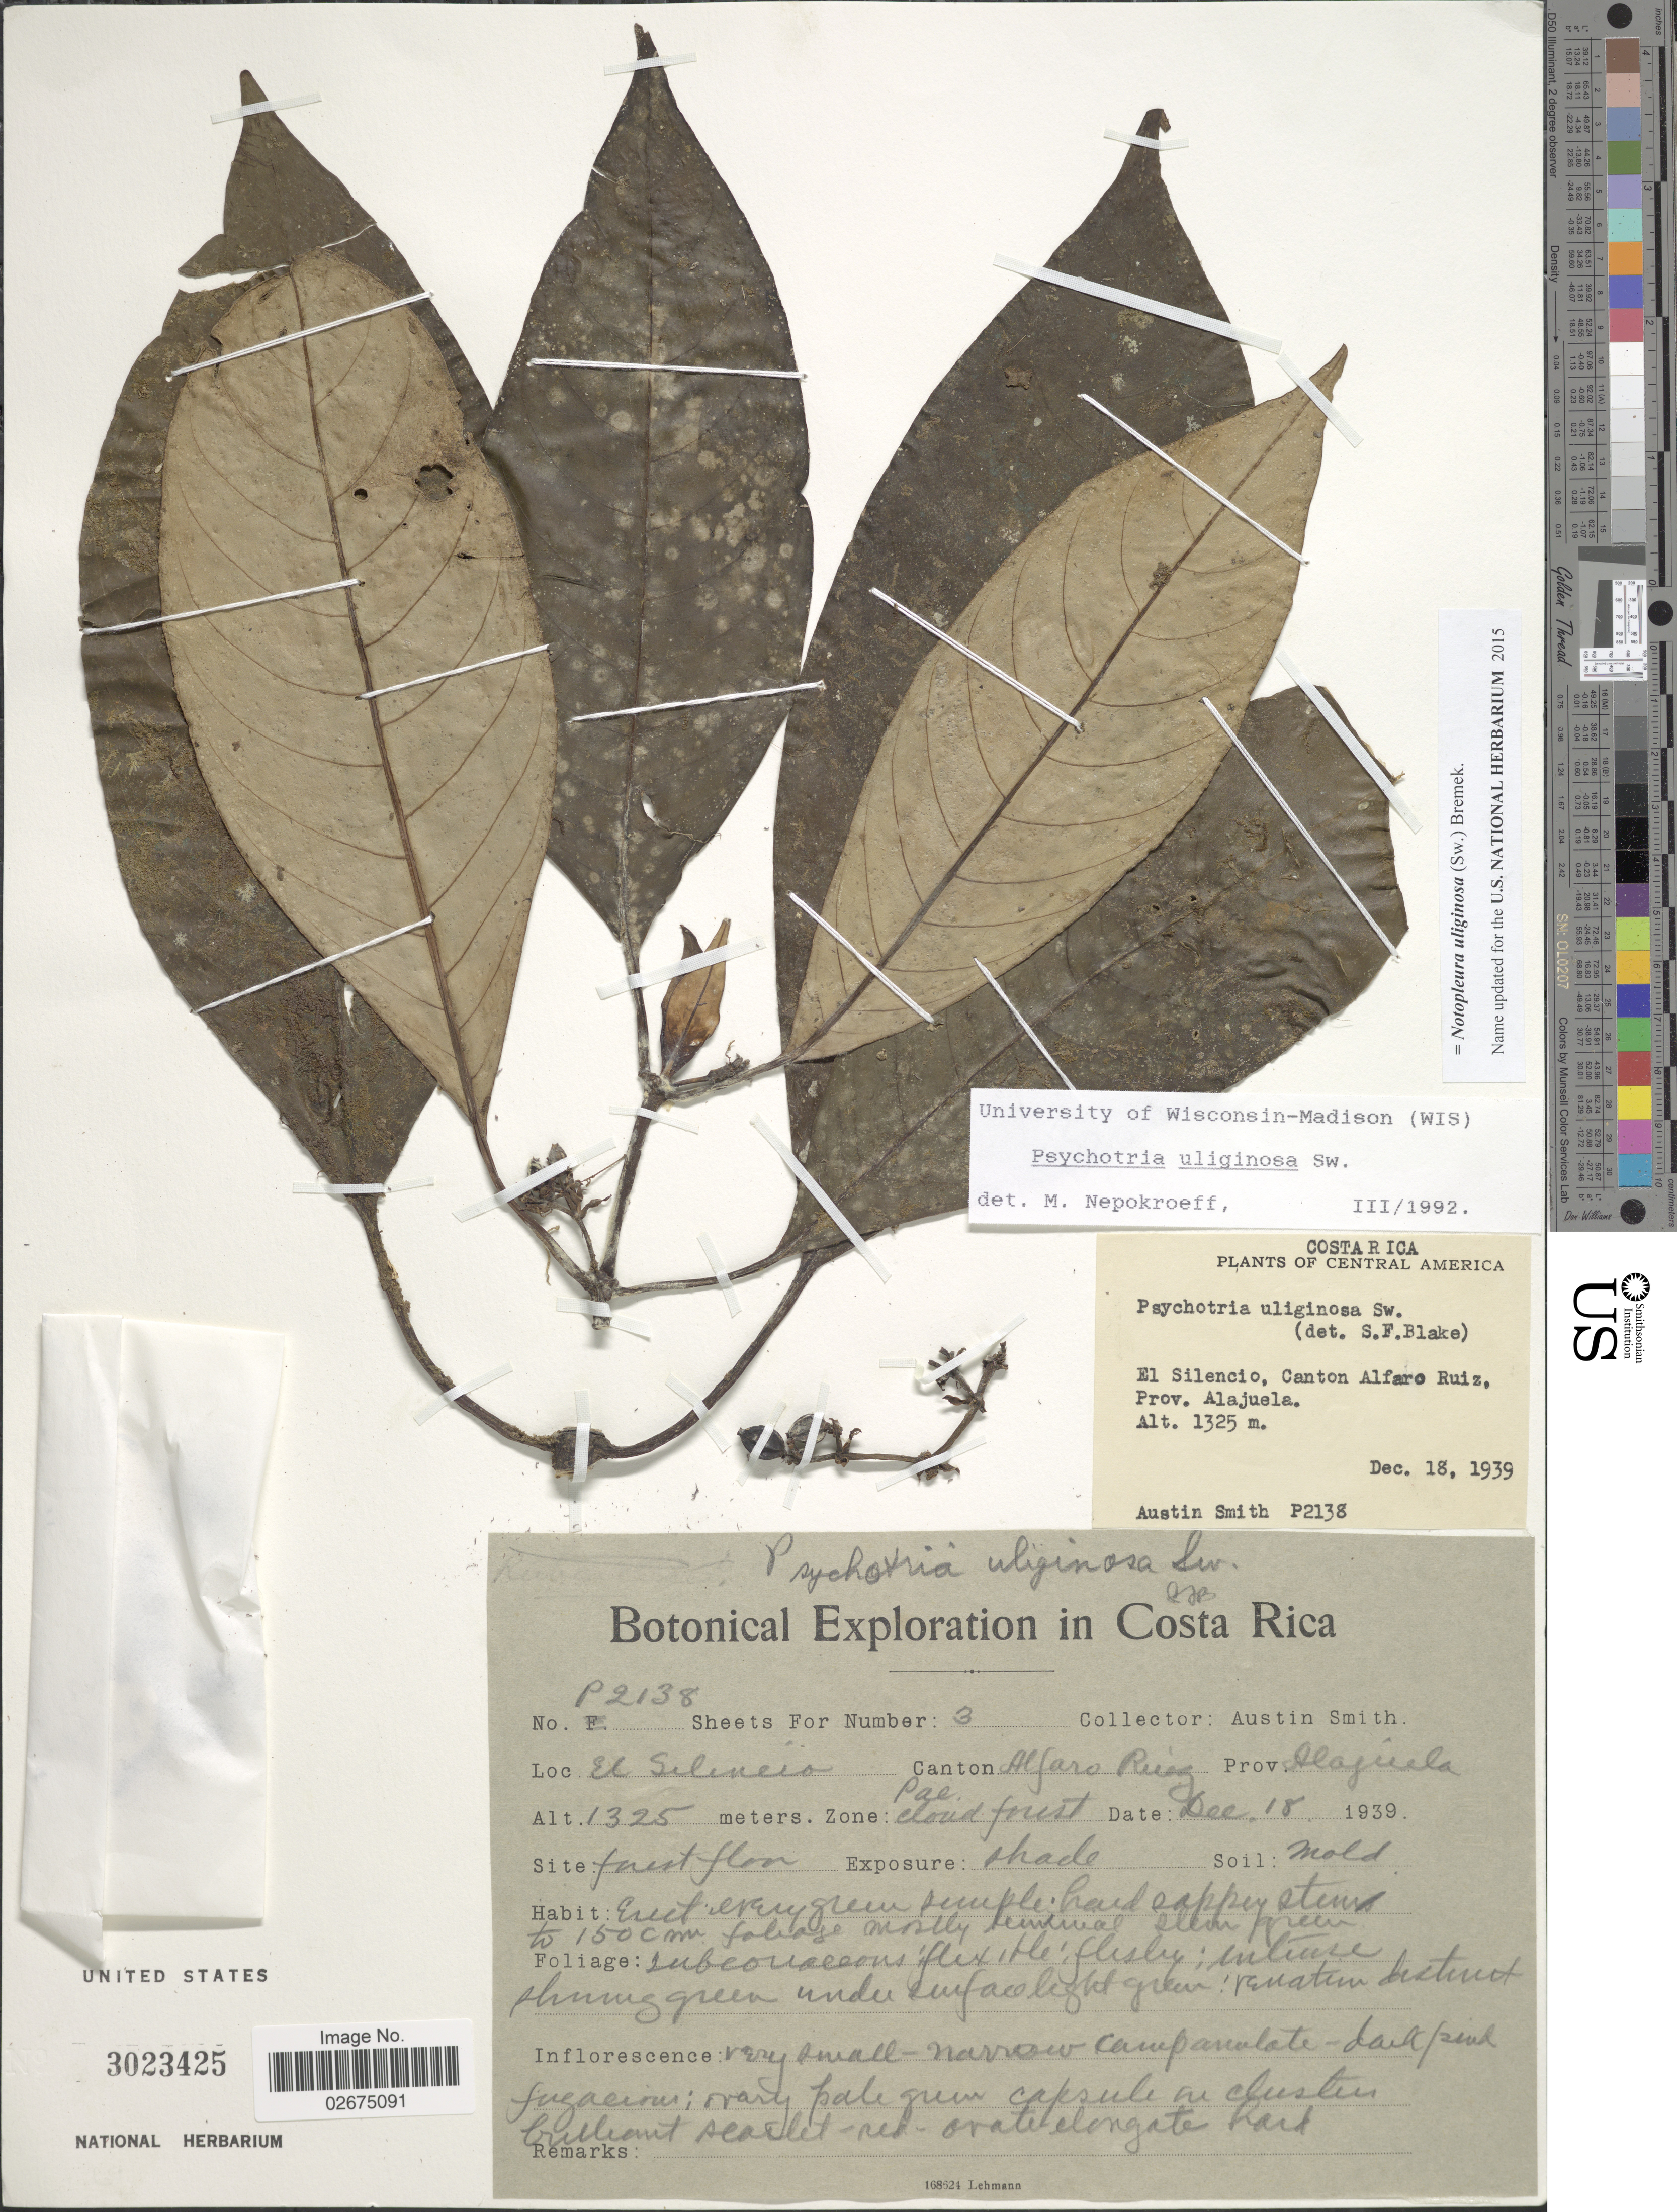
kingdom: Plantae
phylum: Tracheophyta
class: Magnoliopsida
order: Gentianales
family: Rubiaceae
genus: Notopleura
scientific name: Notopleura uliginosa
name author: (Sw.) Bremek.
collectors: Aust P. Smith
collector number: P2138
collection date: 1939-12-18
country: Costa Rica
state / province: Alajuela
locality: El Silencio, Canton Alfaro Ruiz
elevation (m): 1325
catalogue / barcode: US 3023425